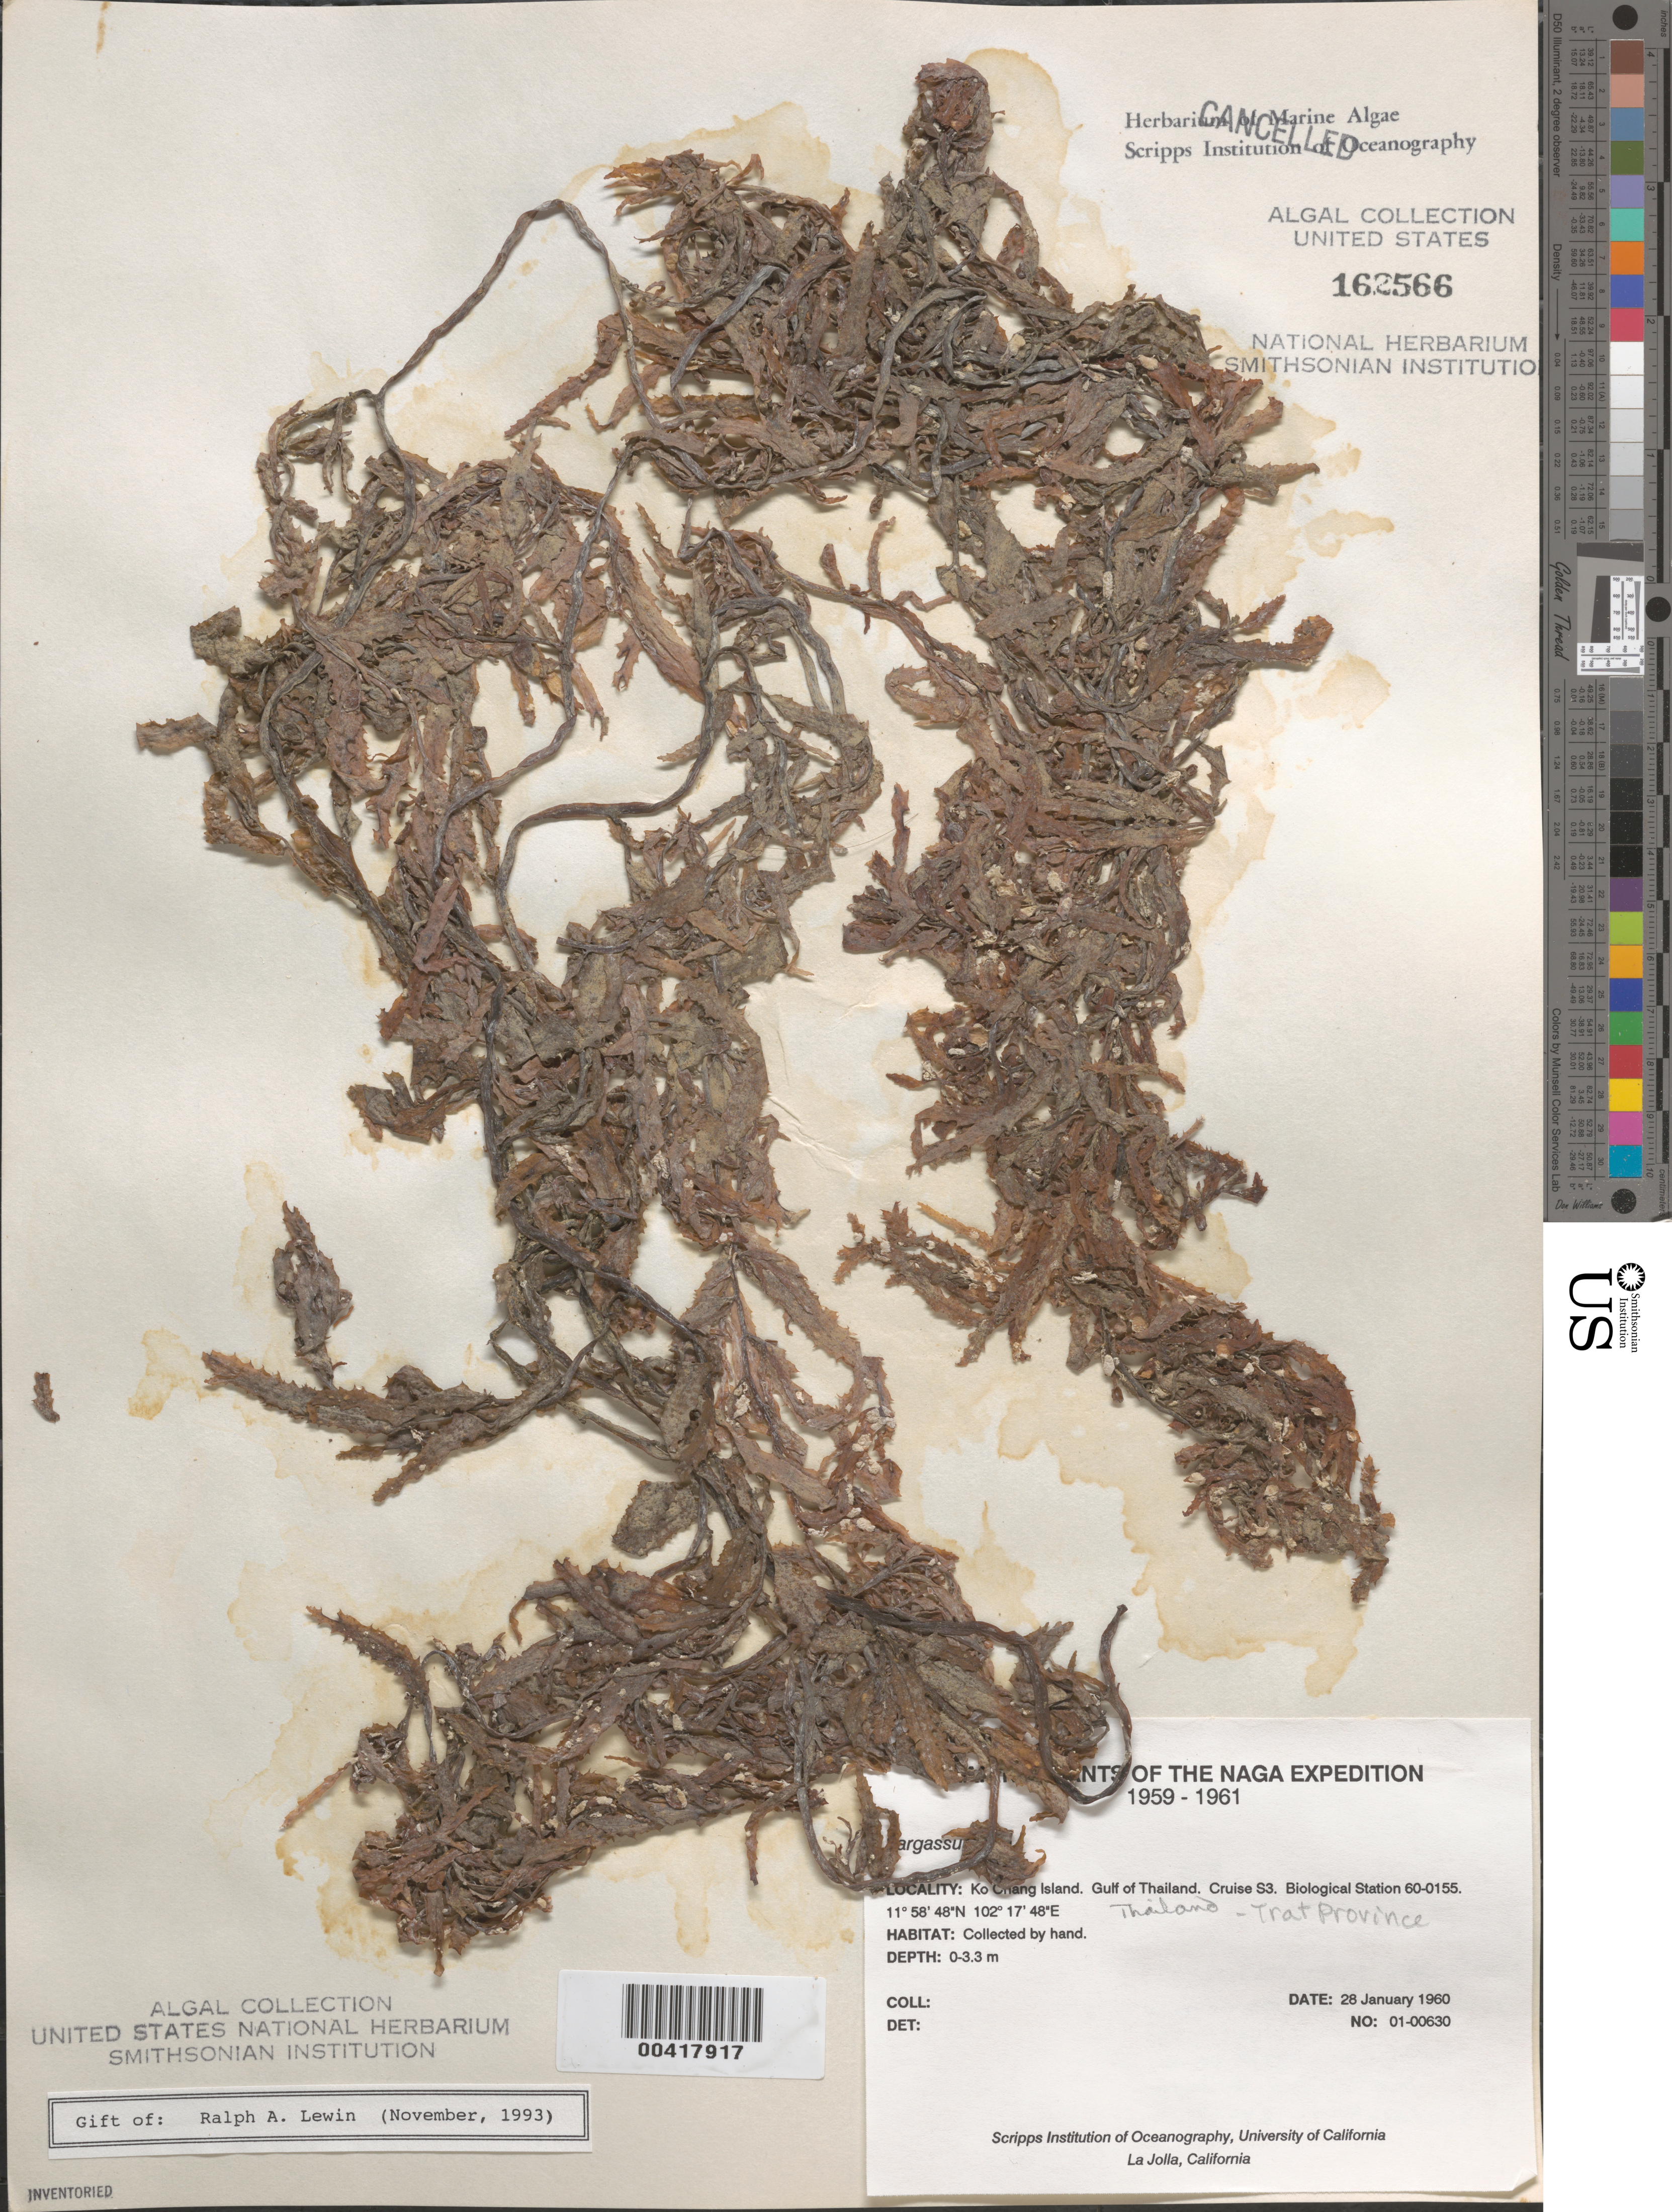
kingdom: Chromista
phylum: Ochrophyta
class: Phaeophyceae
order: Fucales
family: Sargassaceae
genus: Sargassum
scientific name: Sargassum sp.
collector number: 01-00630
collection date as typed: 28 Jan 1960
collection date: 1960-01-28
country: Thailand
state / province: Trat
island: Koh Chang Island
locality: Gulf of Thailand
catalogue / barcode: US 162566